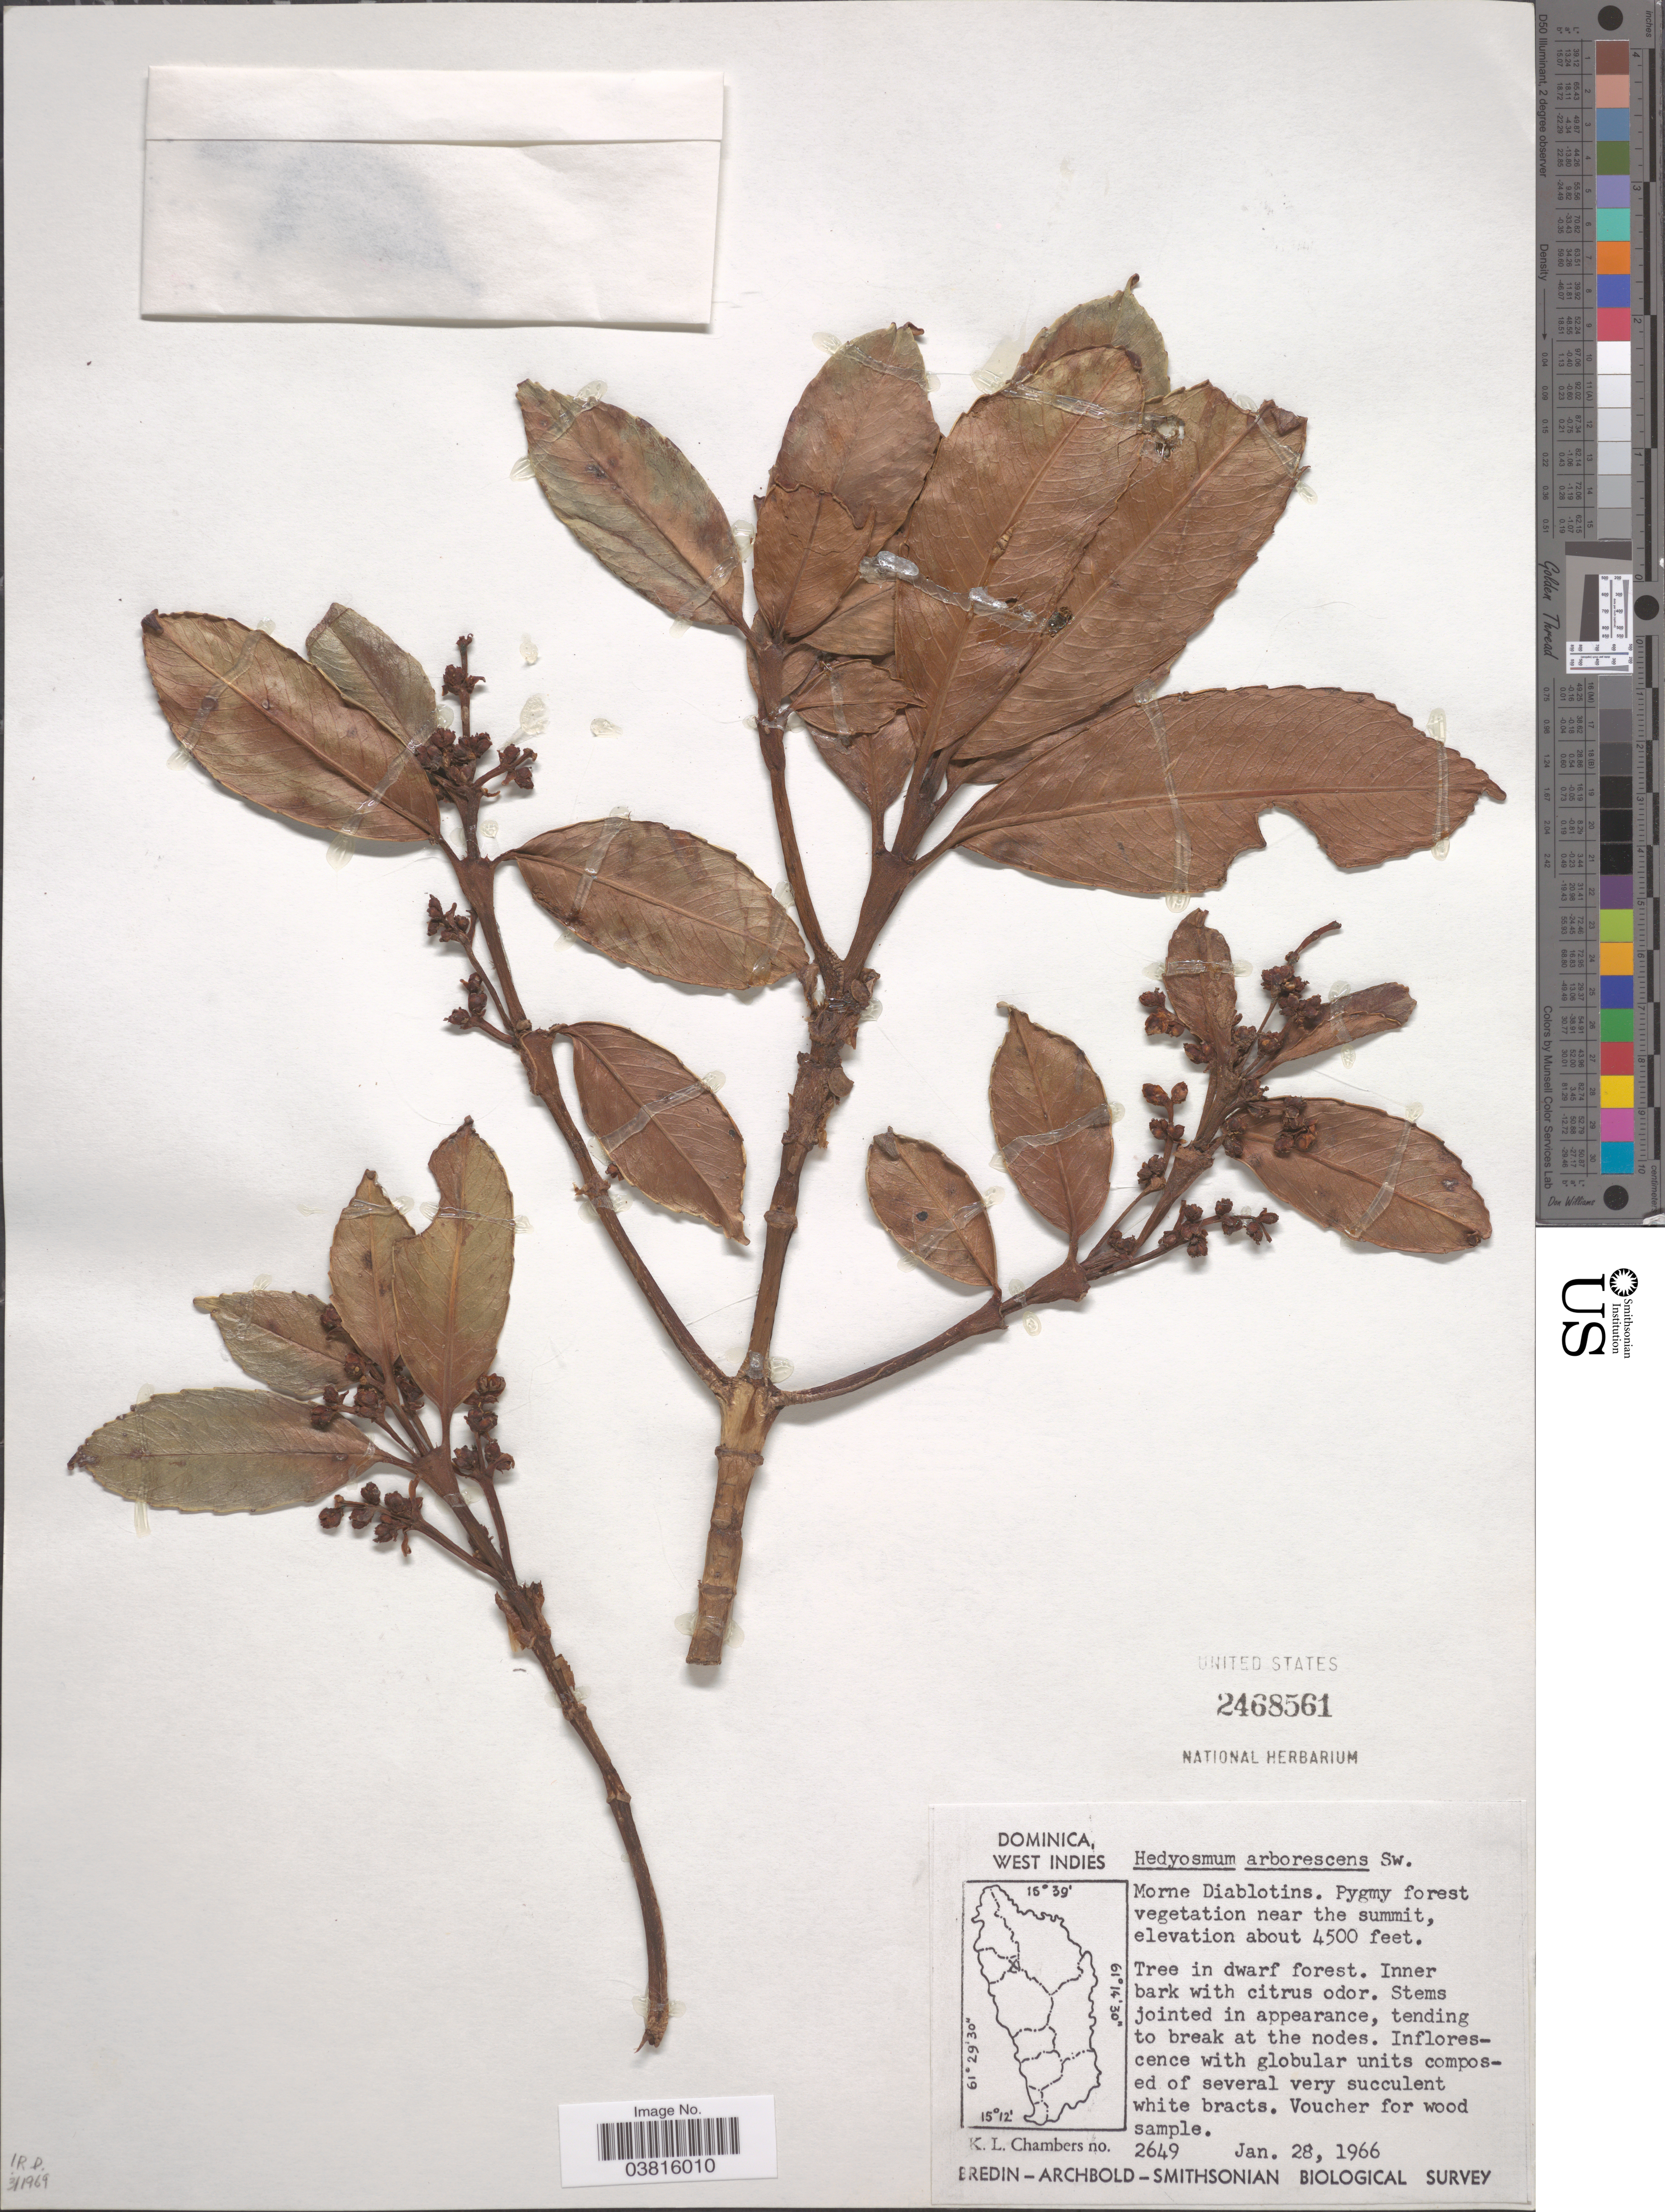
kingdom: Plantae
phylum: Tracheophyta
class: Magnoliopsida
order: Chloranthales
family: Chloranthaceae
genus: Hedyosmum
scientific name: Hedyosmum arborescens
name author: Sw.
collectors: K. Chambers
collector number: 2649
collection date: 1966-01-28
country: Dominica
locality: Morne Diablotins. Pygmy forest vegetation near the summit.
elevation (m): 1372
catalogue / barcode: US 2468561